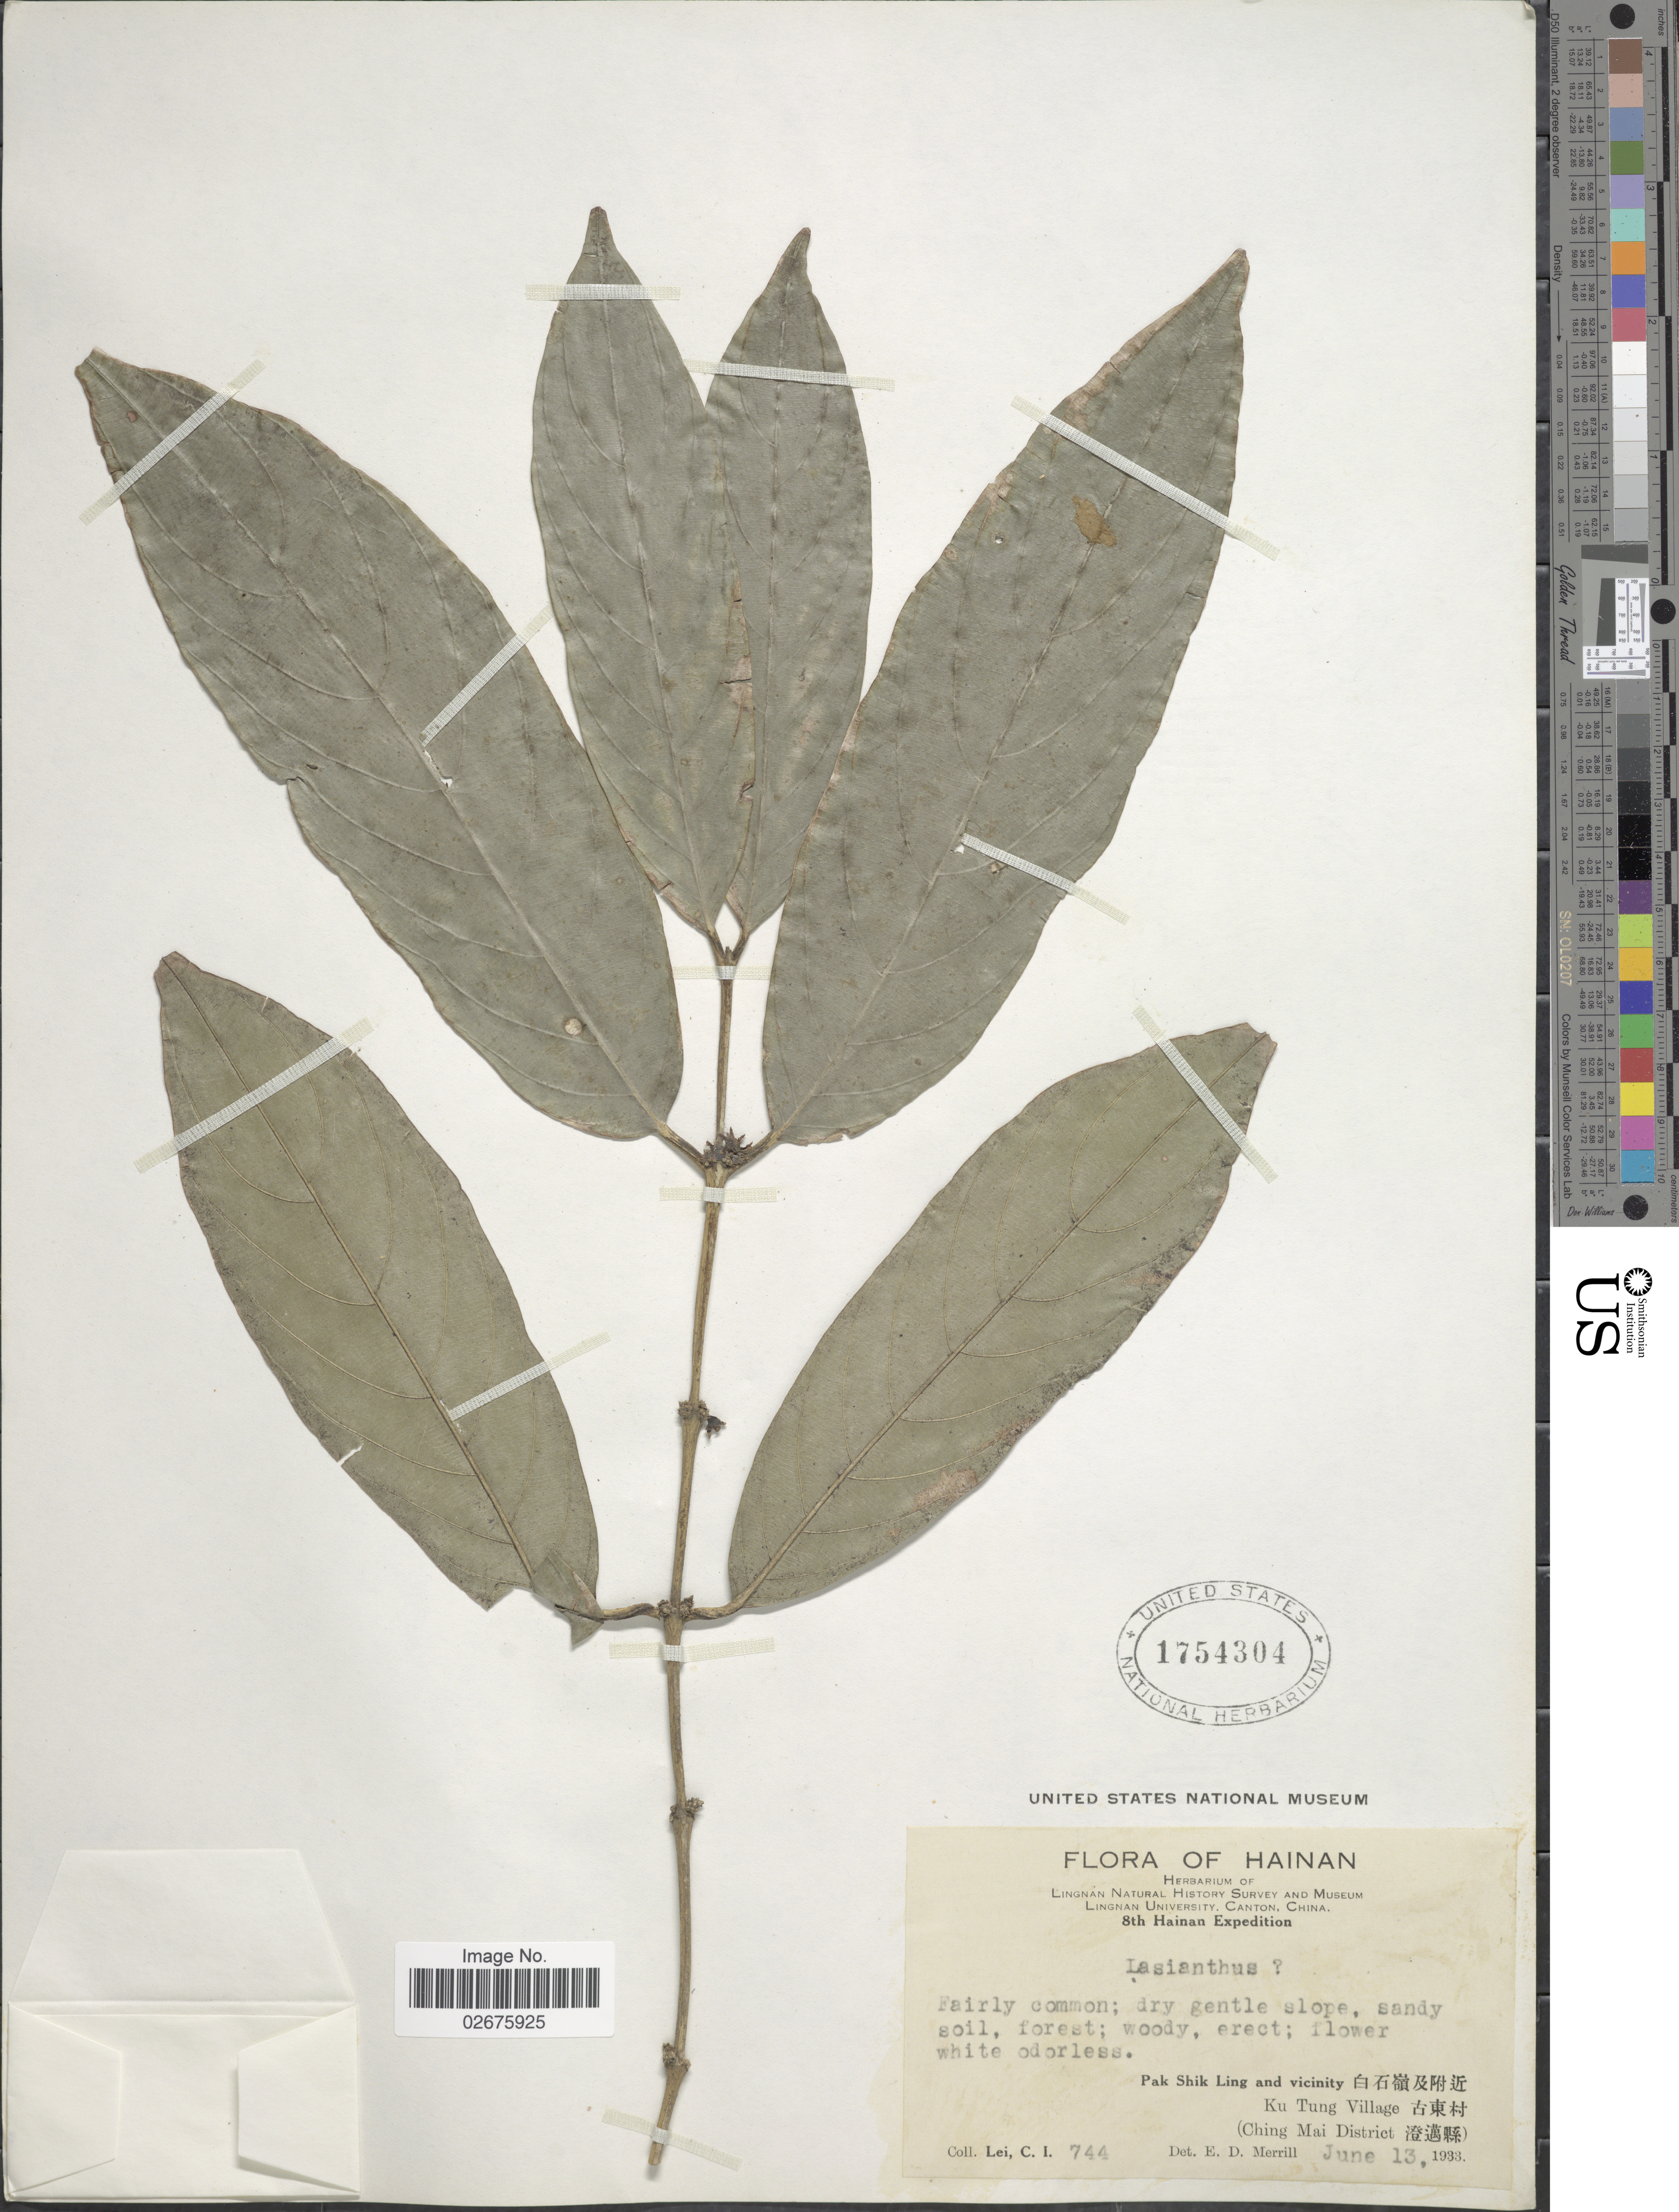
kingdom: Plantae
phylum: Tracheophyta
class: Magnoliopsida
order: Gentianales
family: Rubiaceae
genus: Lasianthus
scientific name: Lasianthus sp.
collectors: C. I. Lei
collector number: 744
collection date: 1933-06-13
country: China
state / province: Hainan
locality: Pak Shik Ling and vicinity Ku Tung Village (Ching Mai District)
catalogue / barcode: US 1754304